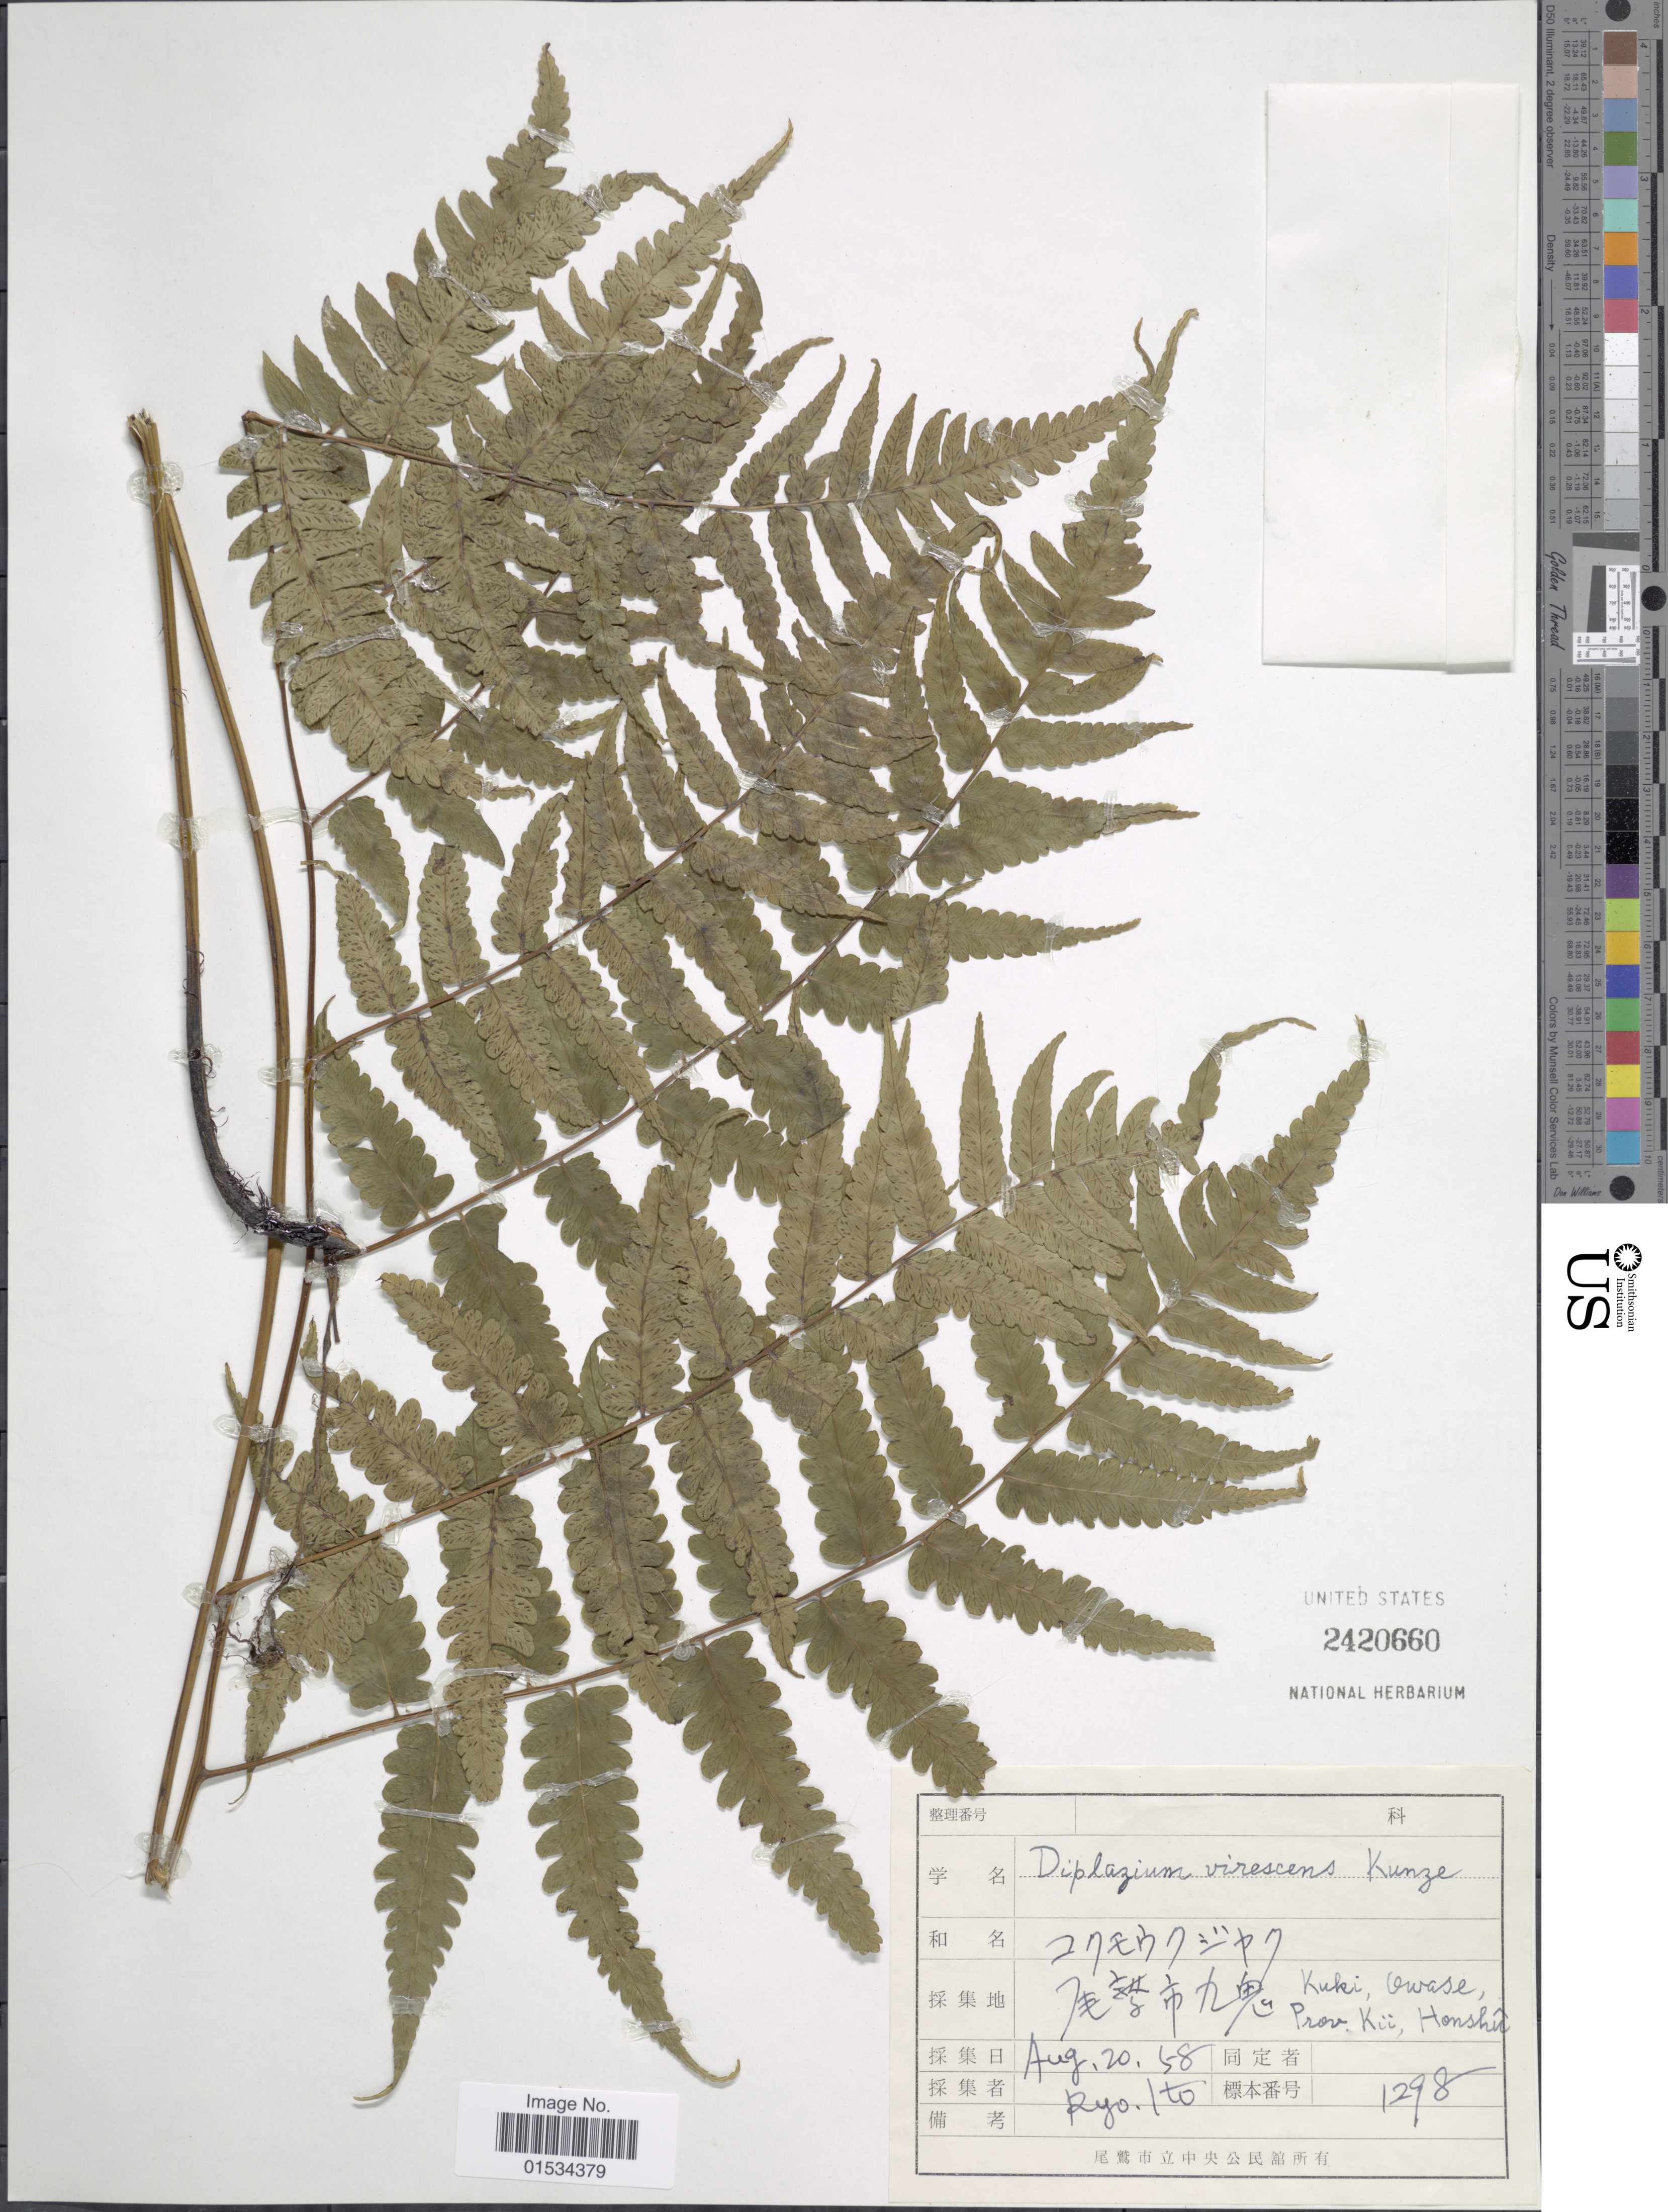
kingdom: Plantae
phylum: Tracheophyta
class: Polypodiopsida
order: Polypodiales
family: Athyriaceae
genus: Diplazium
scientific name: Diplazium virescens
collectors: R. Ito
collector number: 1298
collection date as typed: Transcribed d/m/y: 20/8/58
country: Japan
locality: Kuki, Owase, Prov. Kii, Honshu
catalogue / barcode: US 2420660